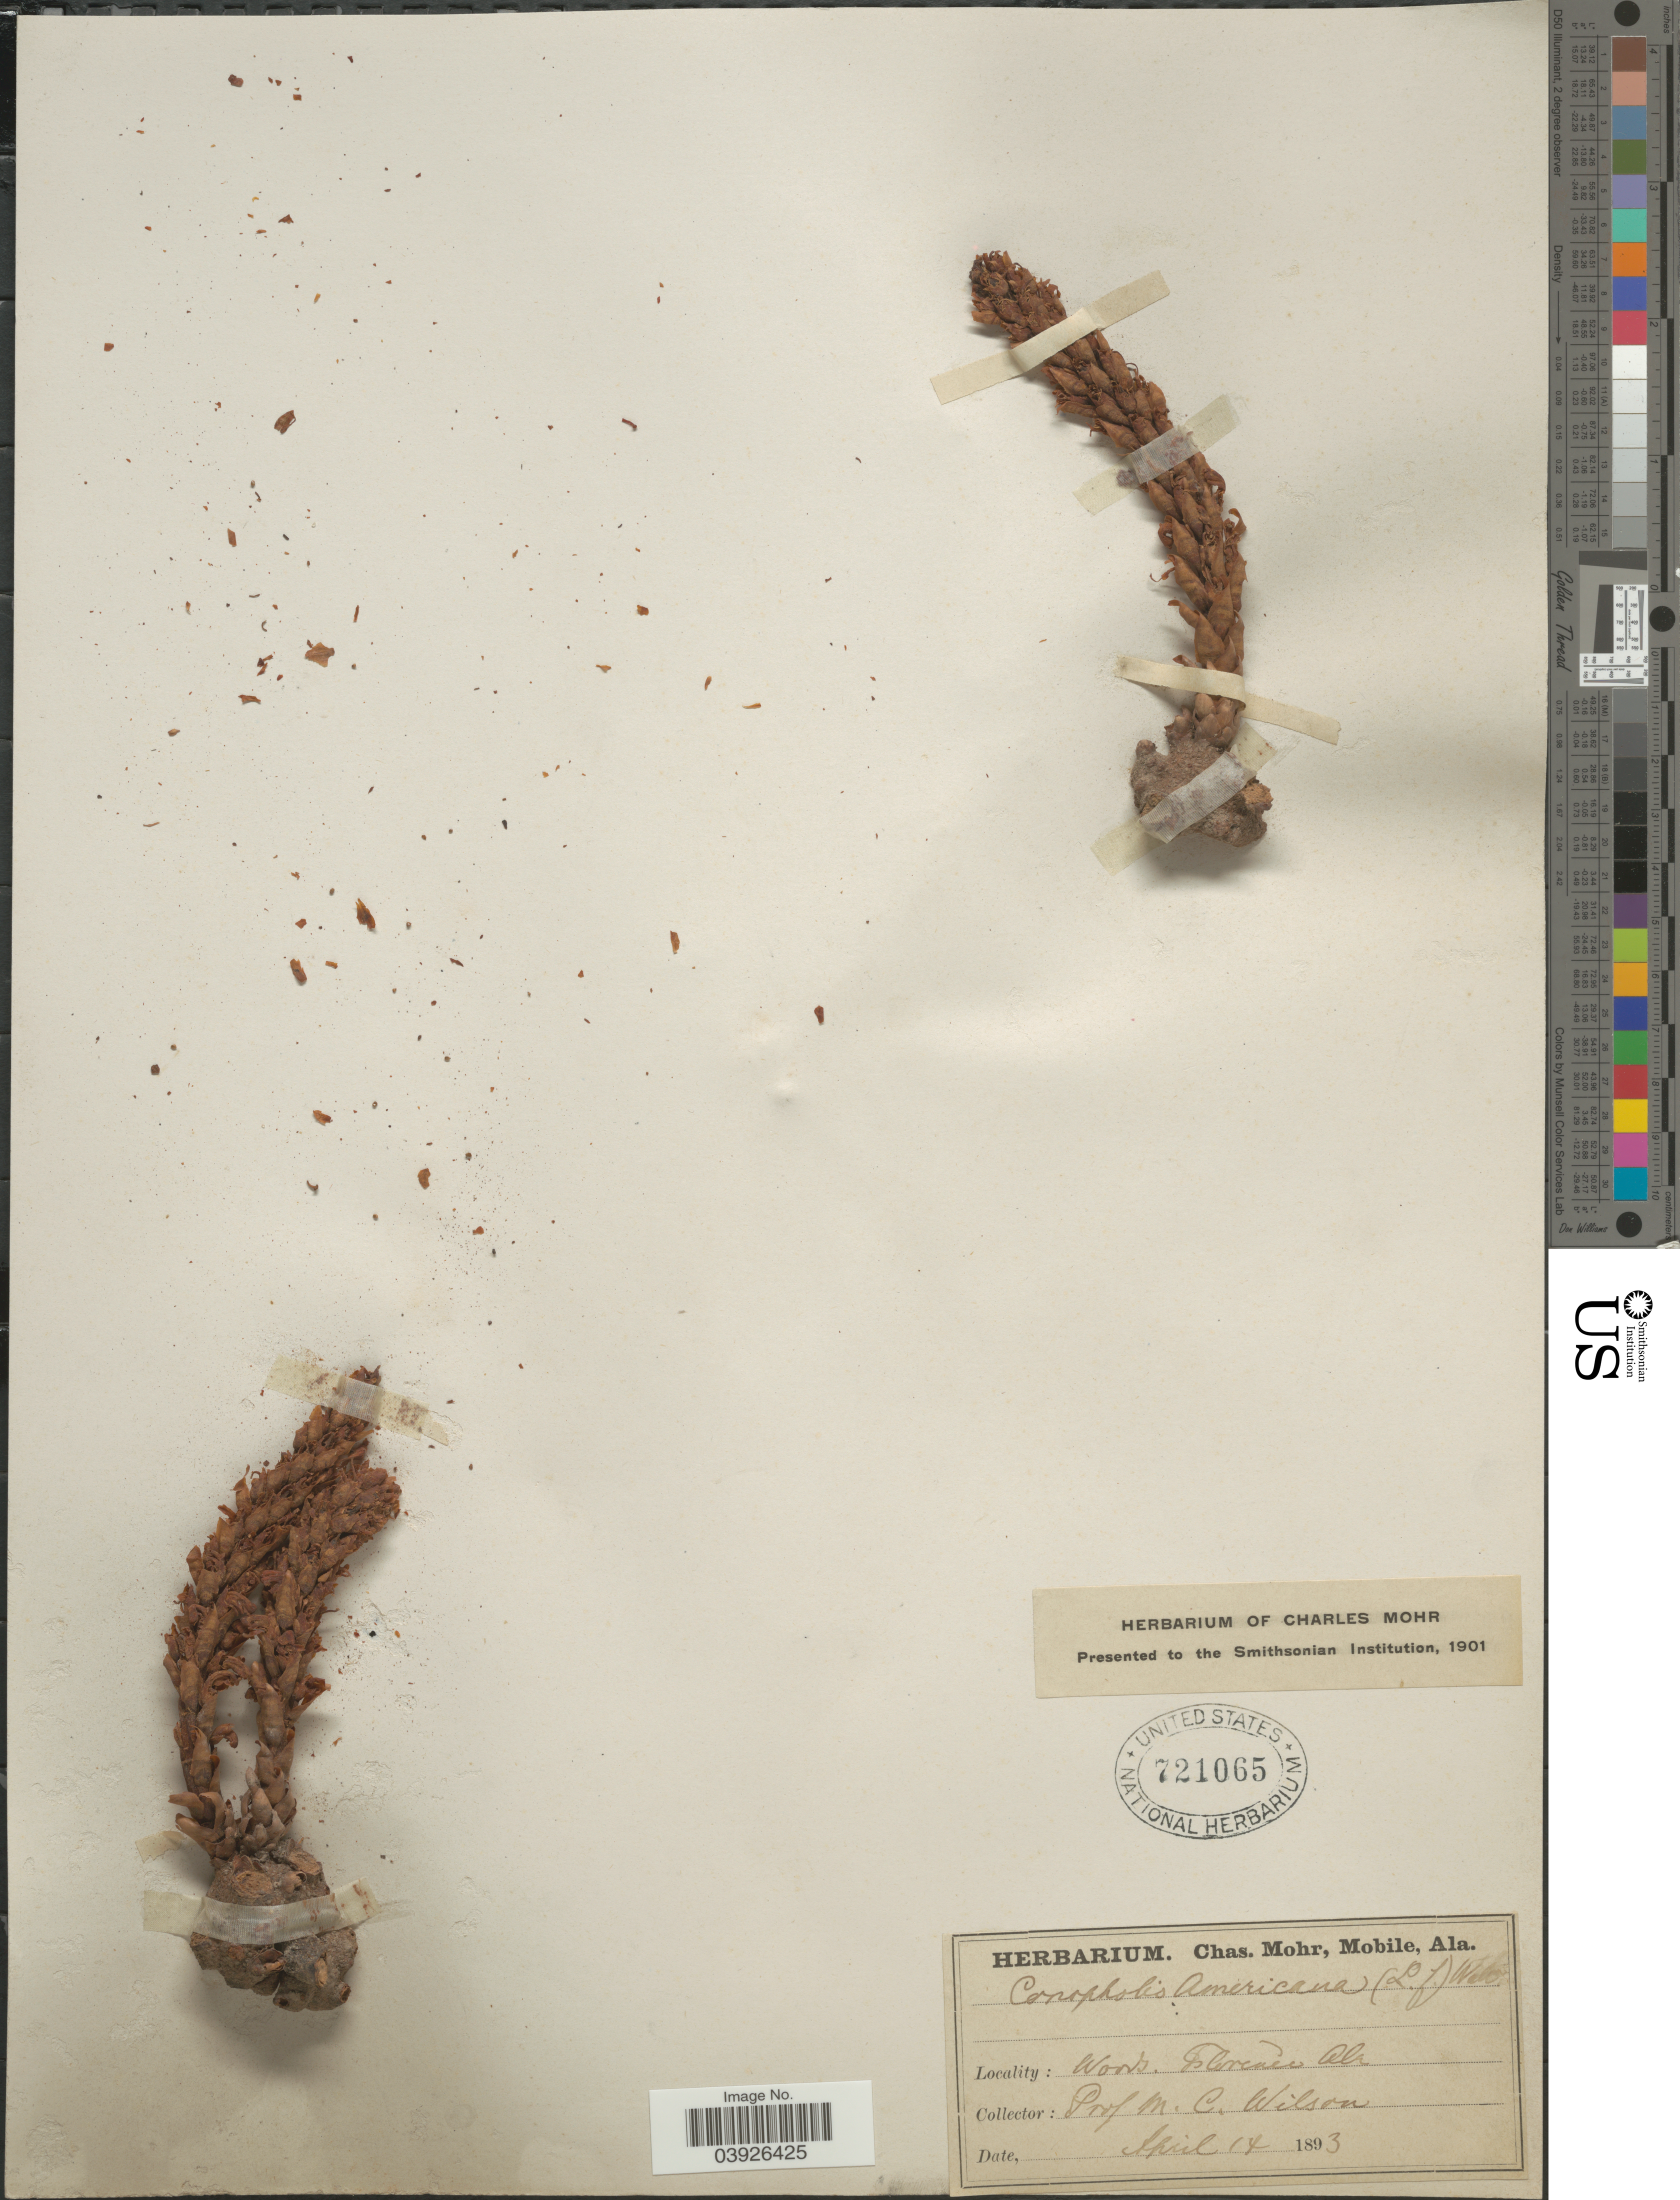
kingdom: Plantae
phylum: Tracheophyta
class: Magnoliopsida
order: Lamiales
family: Orobanchaceae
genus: Conopholis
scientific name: Conopholis americana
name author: (L. f.) Wallr.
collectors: M. C. Wilson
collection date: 1893-04-14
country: United States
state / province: Alabama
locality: Florence.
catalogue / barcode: US 721065